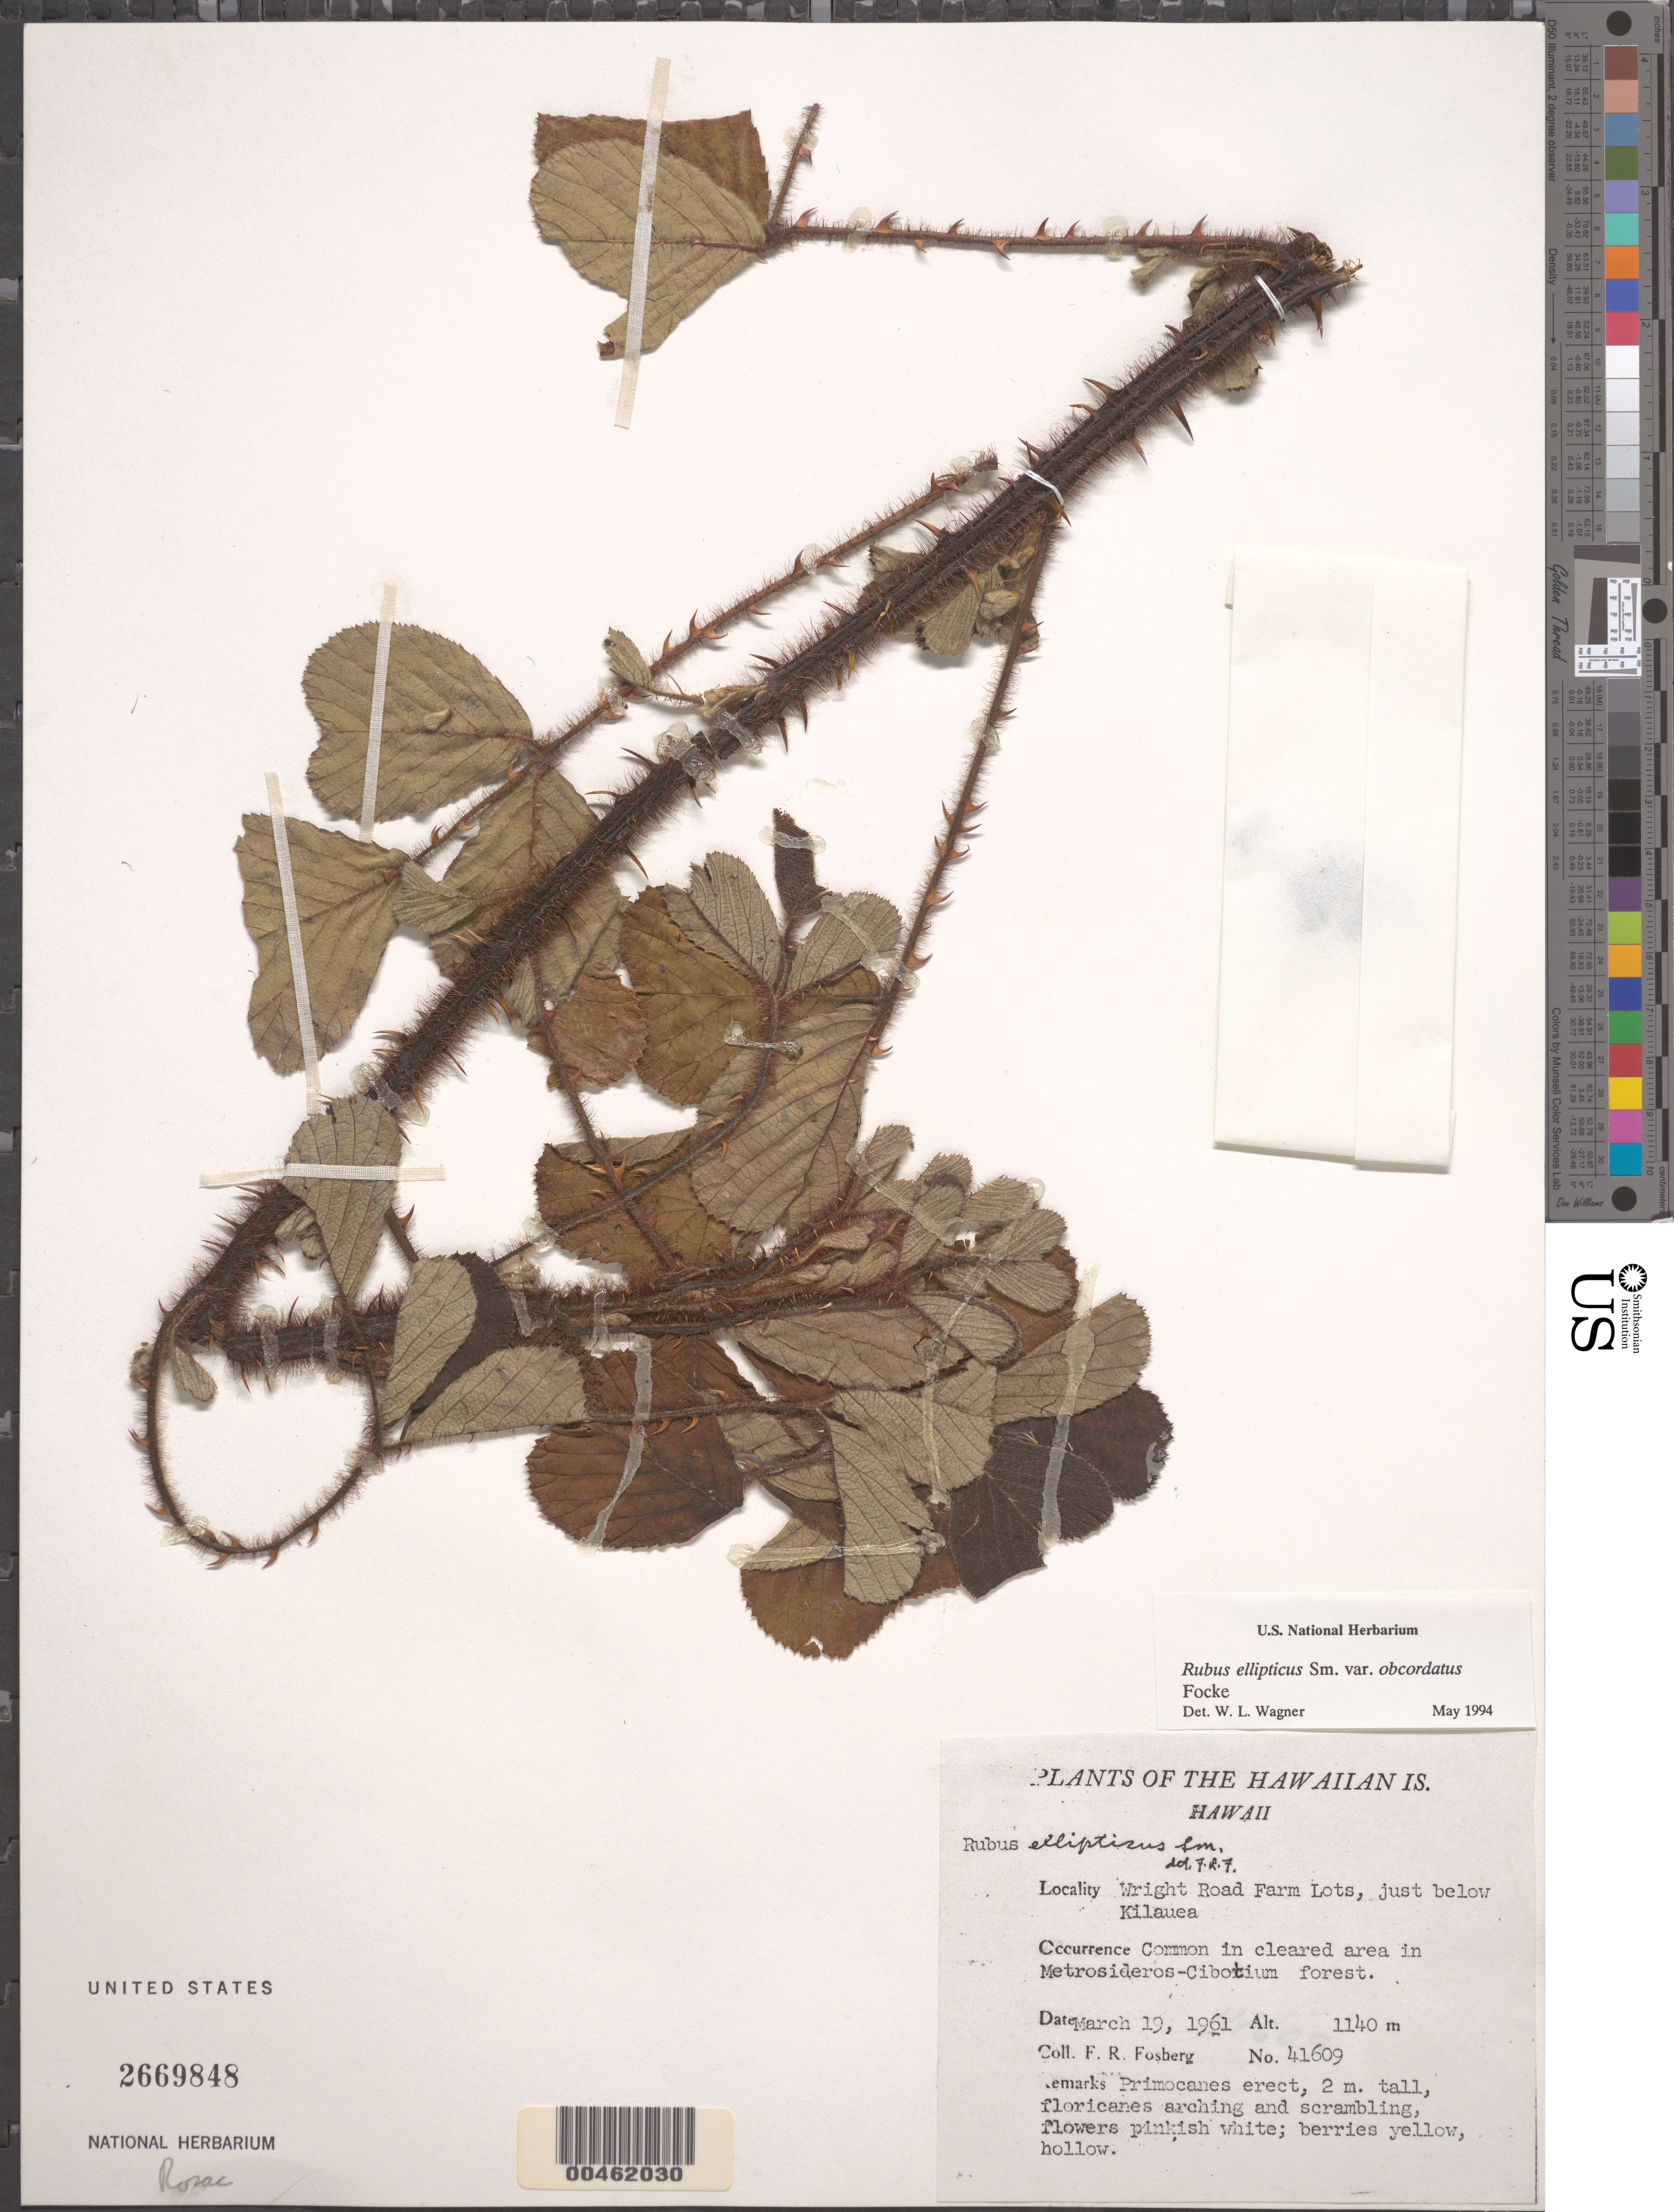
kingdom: Plantae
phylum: Tracheophyta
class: Magnoliopsida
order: Rosales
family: Rosaceae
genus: Rubus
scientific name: Rubus ellipticus var. obcordatus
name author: Focke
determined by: Wagner, W. L., (BOT), Smithsonian Institution - National Museum of Natural History (UNITED STATES)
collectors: F. R. Fosberg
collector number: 41609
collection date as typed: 19 Mar 1961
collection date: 1961-03-19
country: United States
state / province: Hawaii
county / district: Hawaii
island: Hawaii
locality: Wright Road Farm Lots, just below Kilauea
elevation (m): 1140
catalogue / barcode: US 2669848